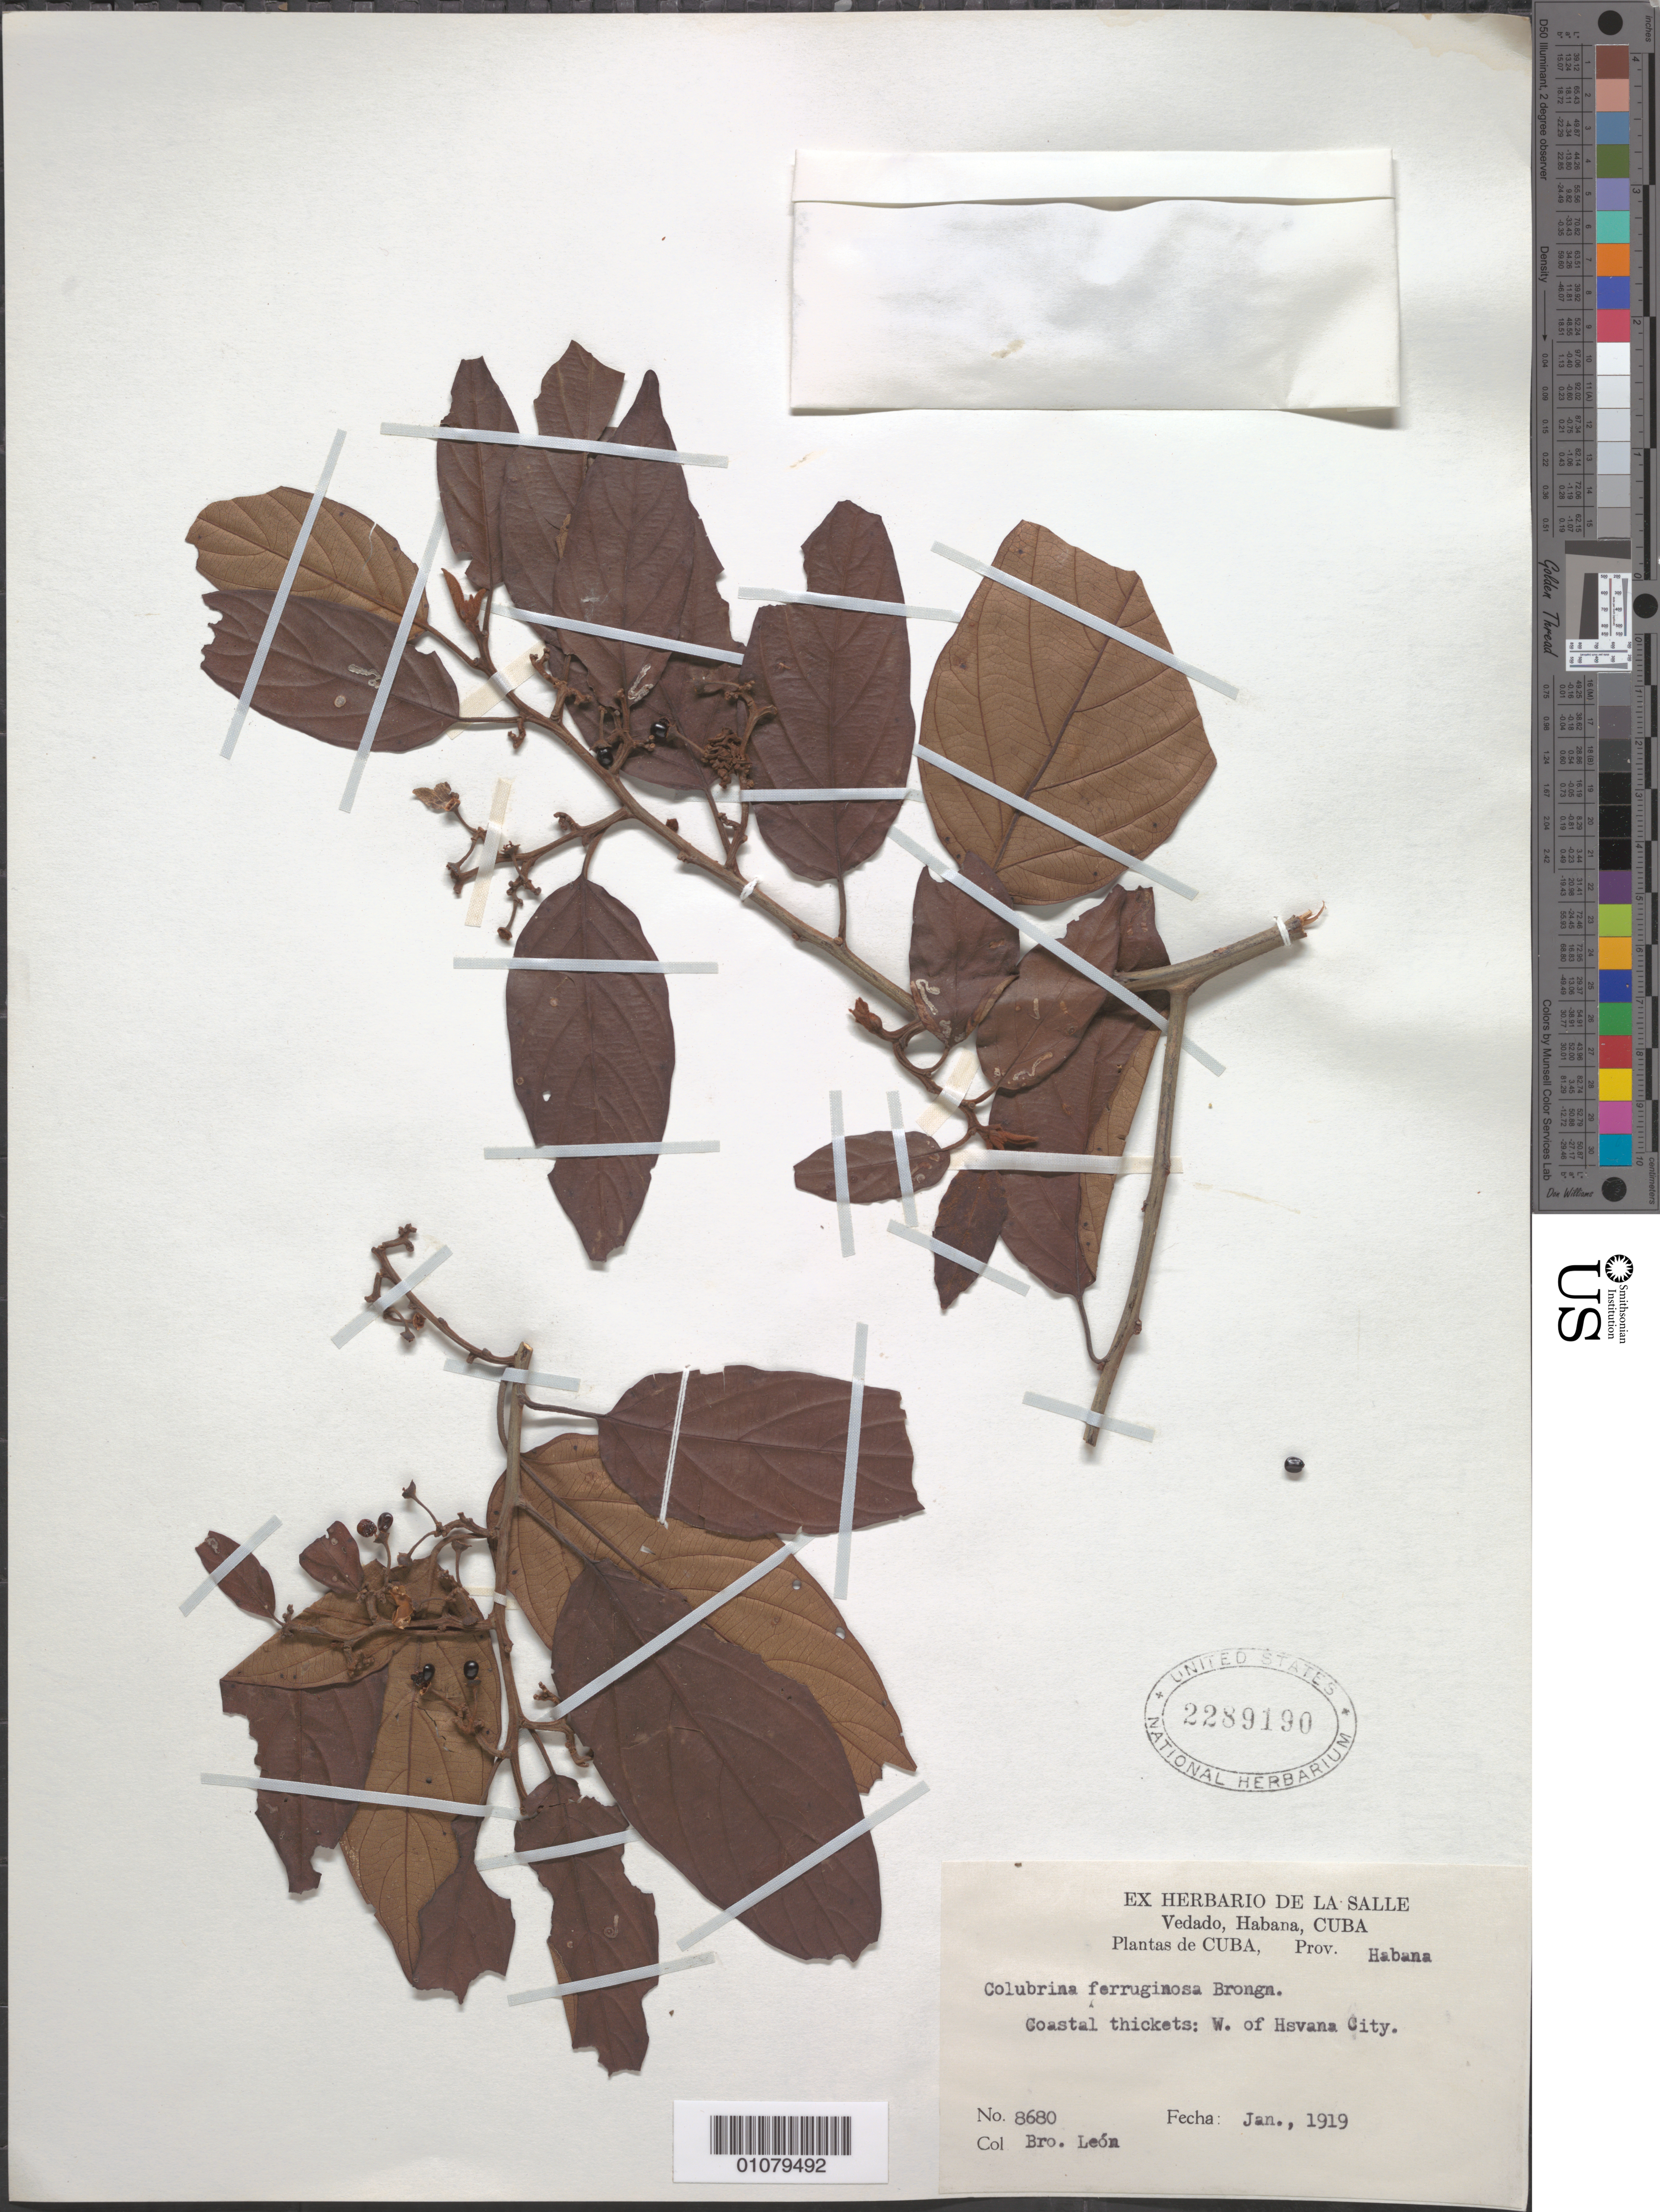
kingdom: Plantae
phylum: Tracheophyta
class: Magnoliopsida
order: Rosales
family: Rhamnaceae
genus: Colubrina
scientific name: Colubrina arborescens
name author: (Mill.) Sarg.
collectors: Bro. León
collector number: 8680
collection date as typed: Jan 1919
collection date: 1919-01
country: Cuba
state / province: La Habana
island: Cuba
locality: W of Havana City Prov Habana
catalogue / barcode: US 2289190